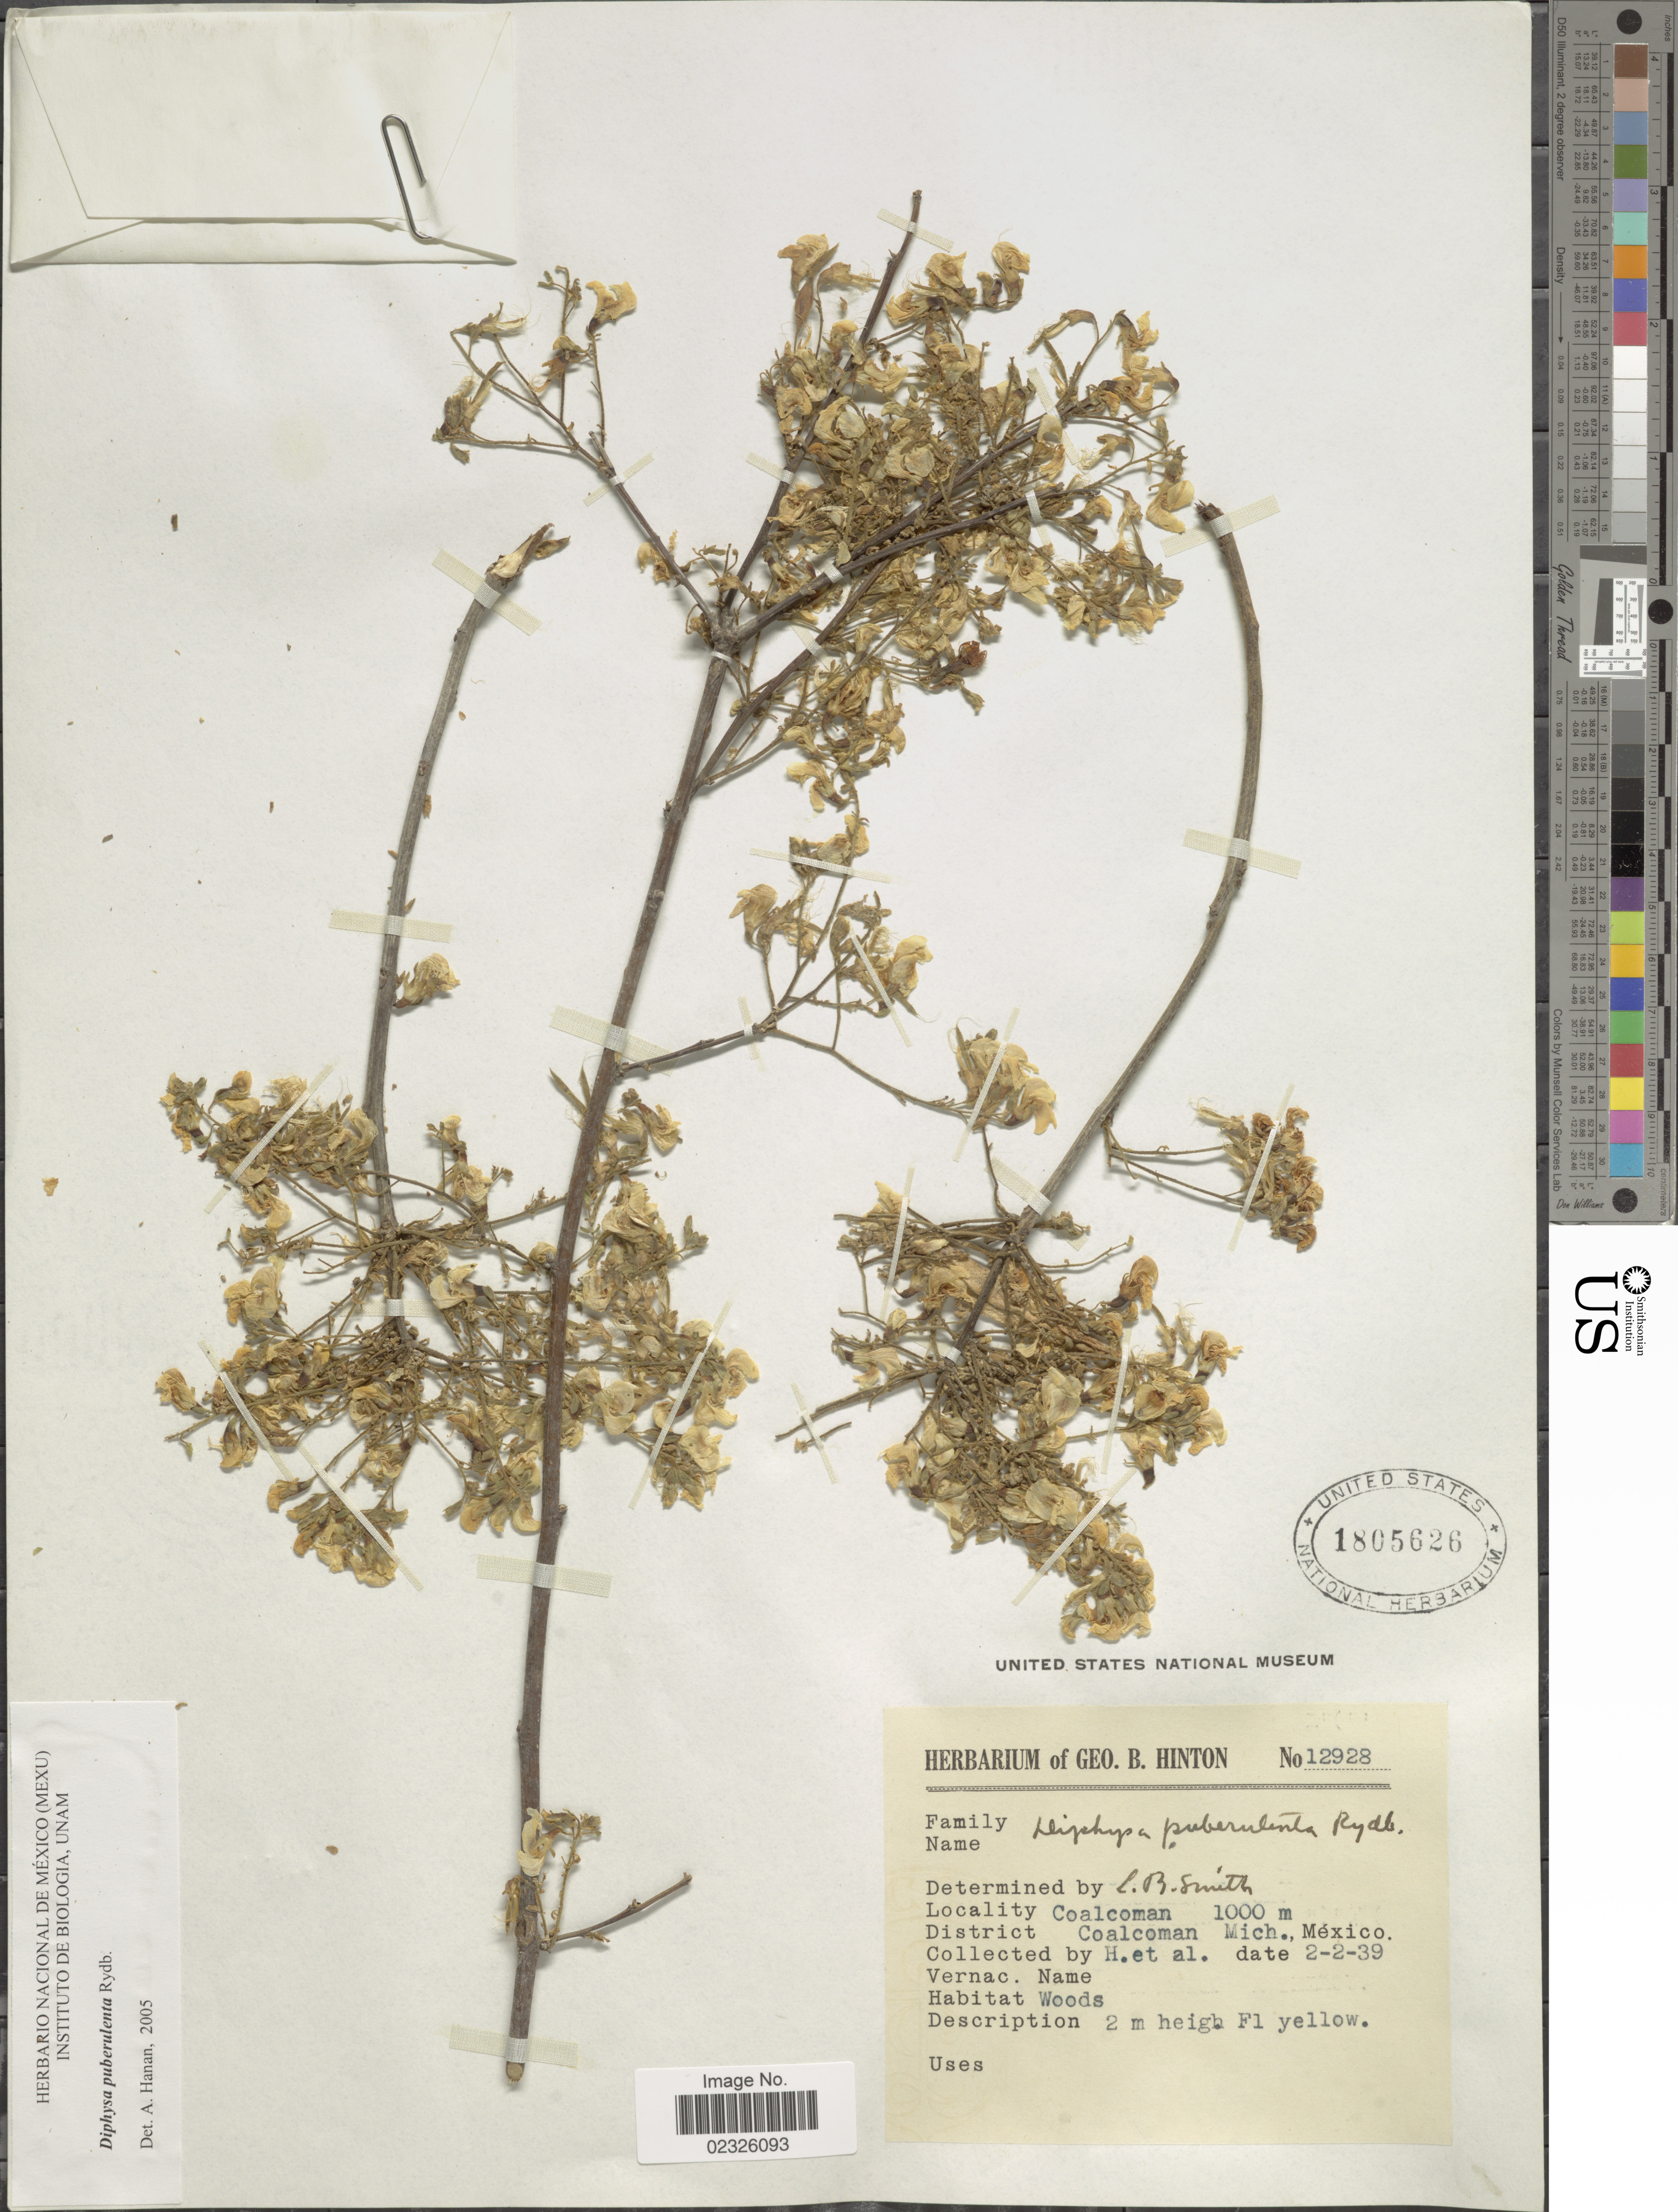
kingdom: Plantae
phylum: Tracheophyta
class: Magnoliopsida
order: Fabales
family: Fabaceae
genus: Diphysa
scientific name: Diphysa puberulenta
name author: Rydb.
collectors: G. B. Hinton & et al.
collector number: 12928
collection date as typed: Transcribed d/m/y: 2/2/39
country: Mexico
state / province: Michoacán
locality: Coalcoman, District Coalcoman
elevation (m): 1000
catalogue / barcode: US 1805626